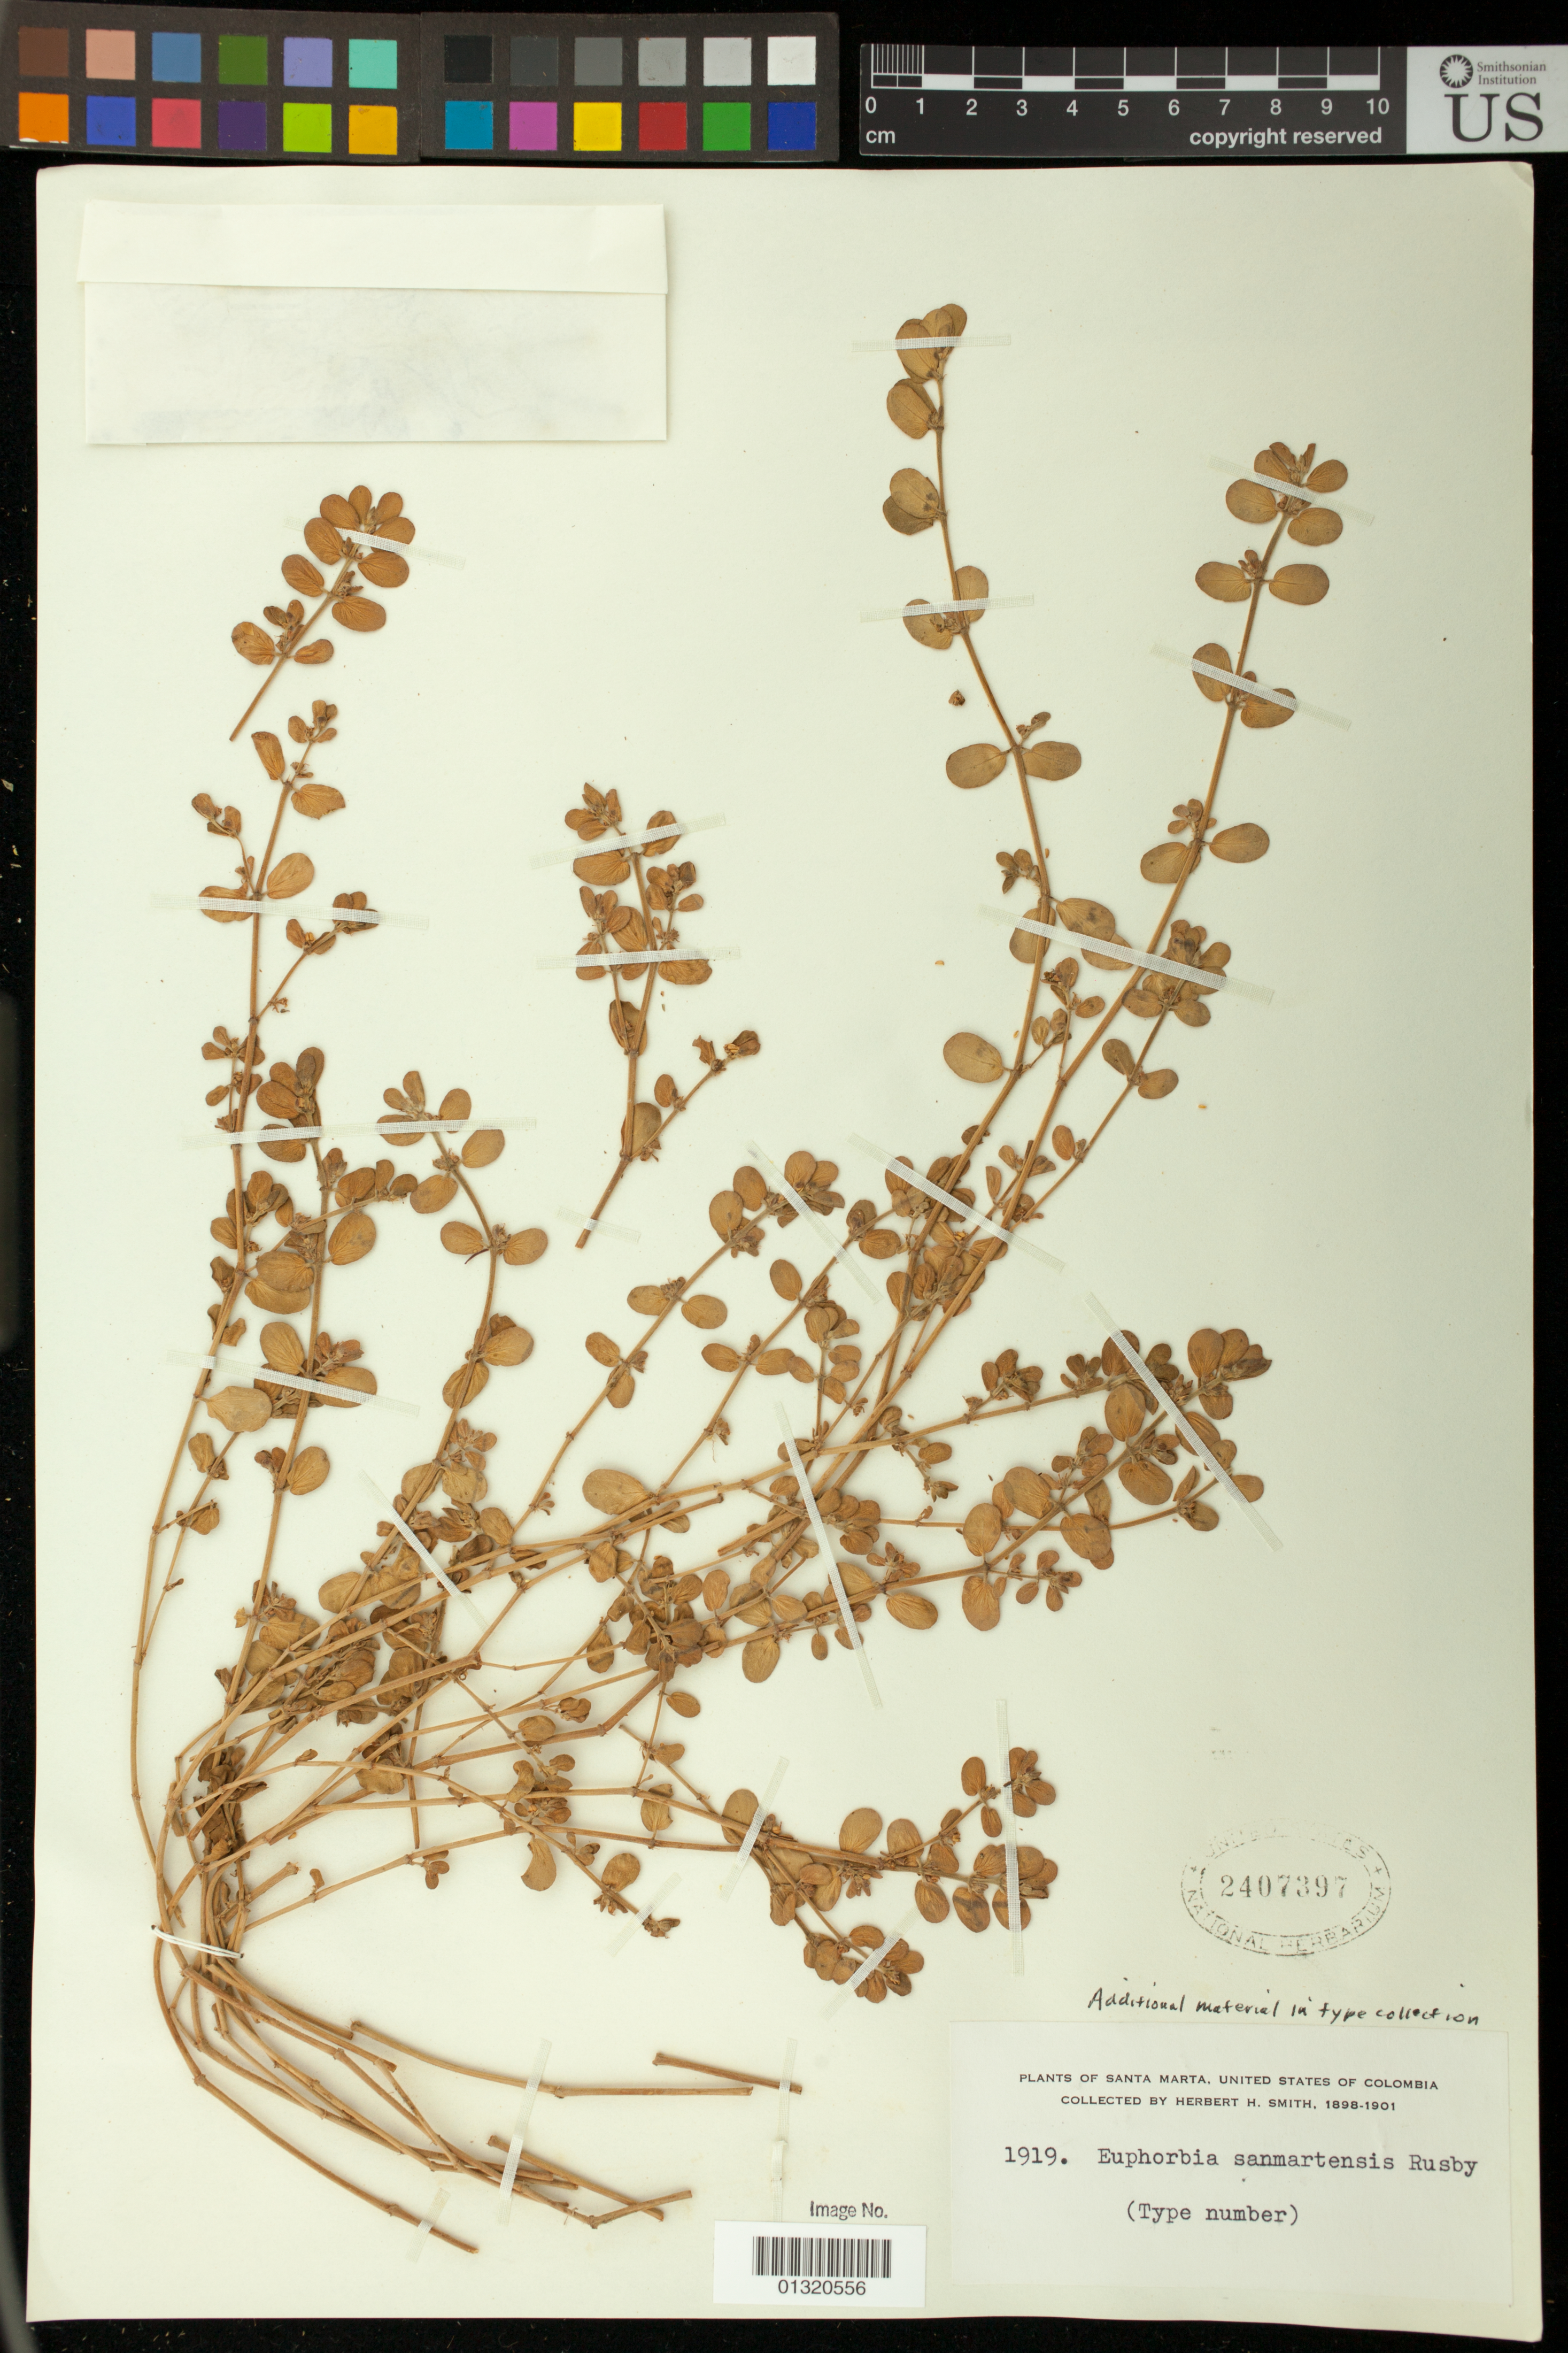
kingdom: Plantae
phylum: Tracheophyta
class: Magnoliopsida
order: Malpighiales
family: Euphorbiaceae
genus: Euphorbia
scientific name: Euphorbia sanmartensis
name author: Rusby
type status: Isotype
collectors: Herbert H. Smith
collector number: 1919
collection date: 1898/1901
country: Colombia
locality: Santa Marta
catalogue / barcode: US 2407397